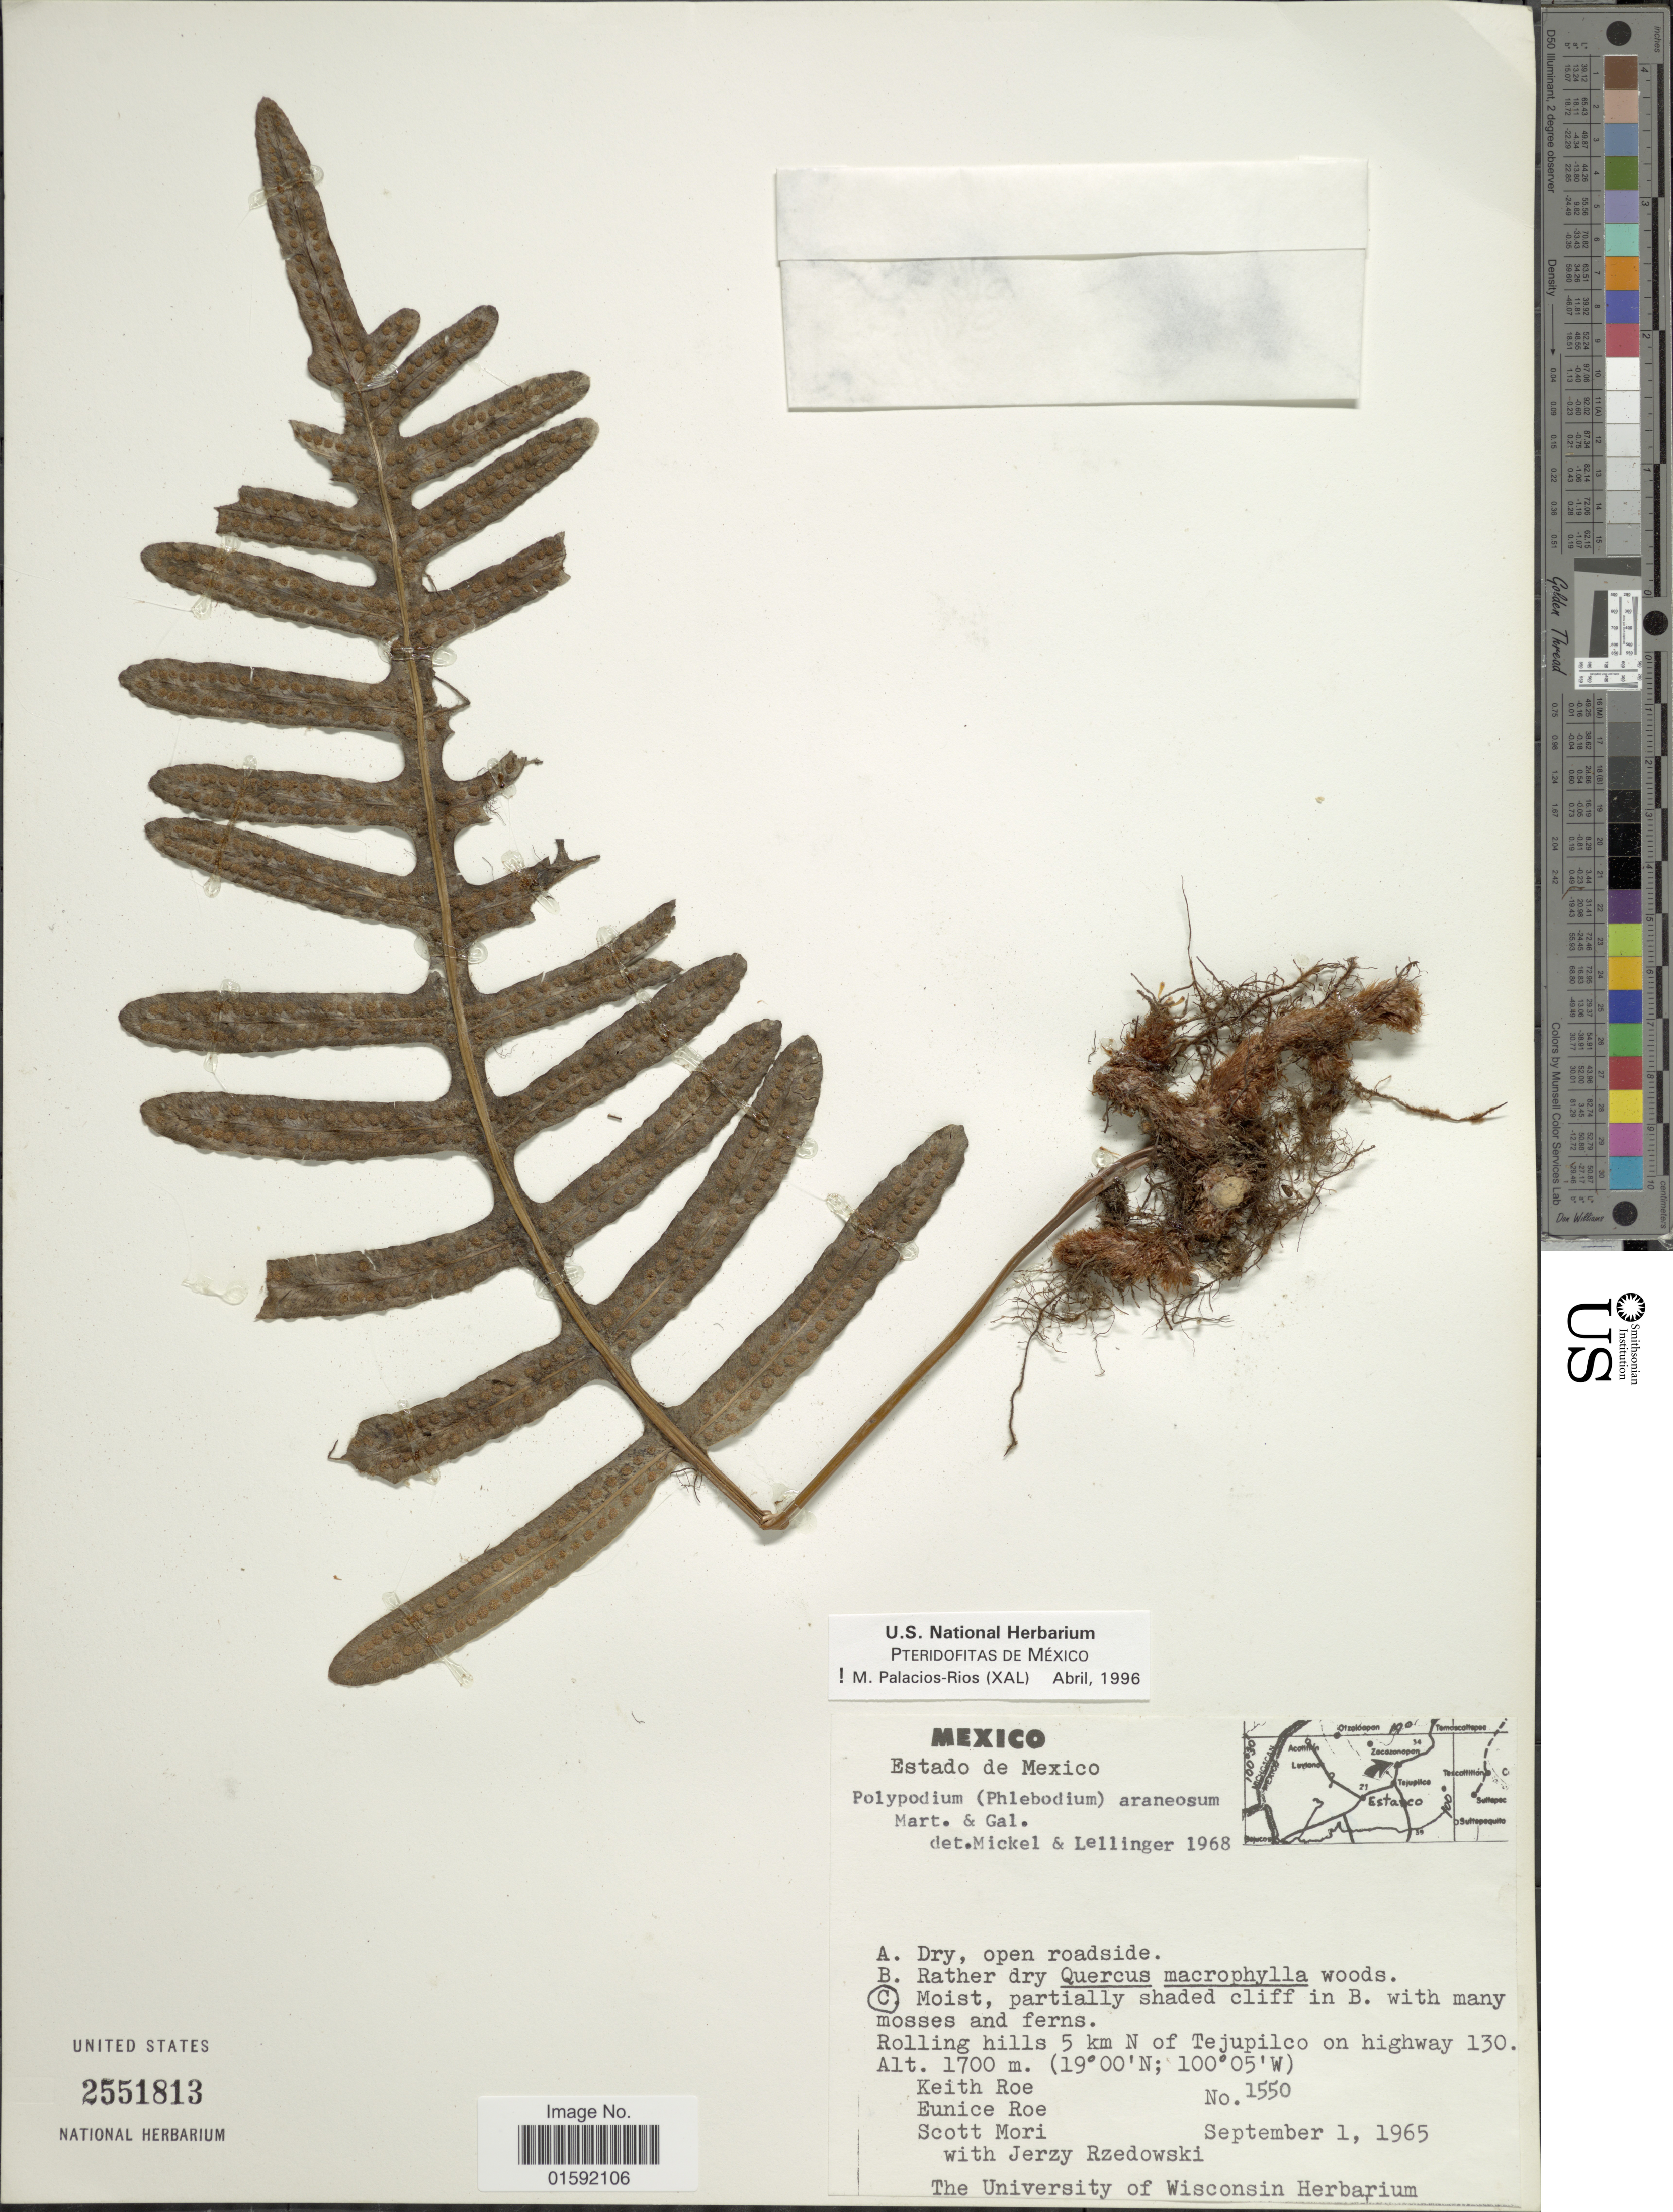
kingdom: Plantae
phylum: Tracheophyta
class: Polypodiopsida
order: Polypodiales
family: Polypodiaceae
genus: Phlebodium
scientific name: Phlebodium araneosum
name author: (M. Martens) Mickel & Beitel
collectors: K. E. Roe, E. Roe & S. Mori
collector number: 1550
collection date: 1965-09-01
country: Mexico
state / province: México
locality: Mexico, Rolling Hills 5 km N of Tejupilco on Highway 130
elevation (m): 1700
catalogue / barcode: US 2551813